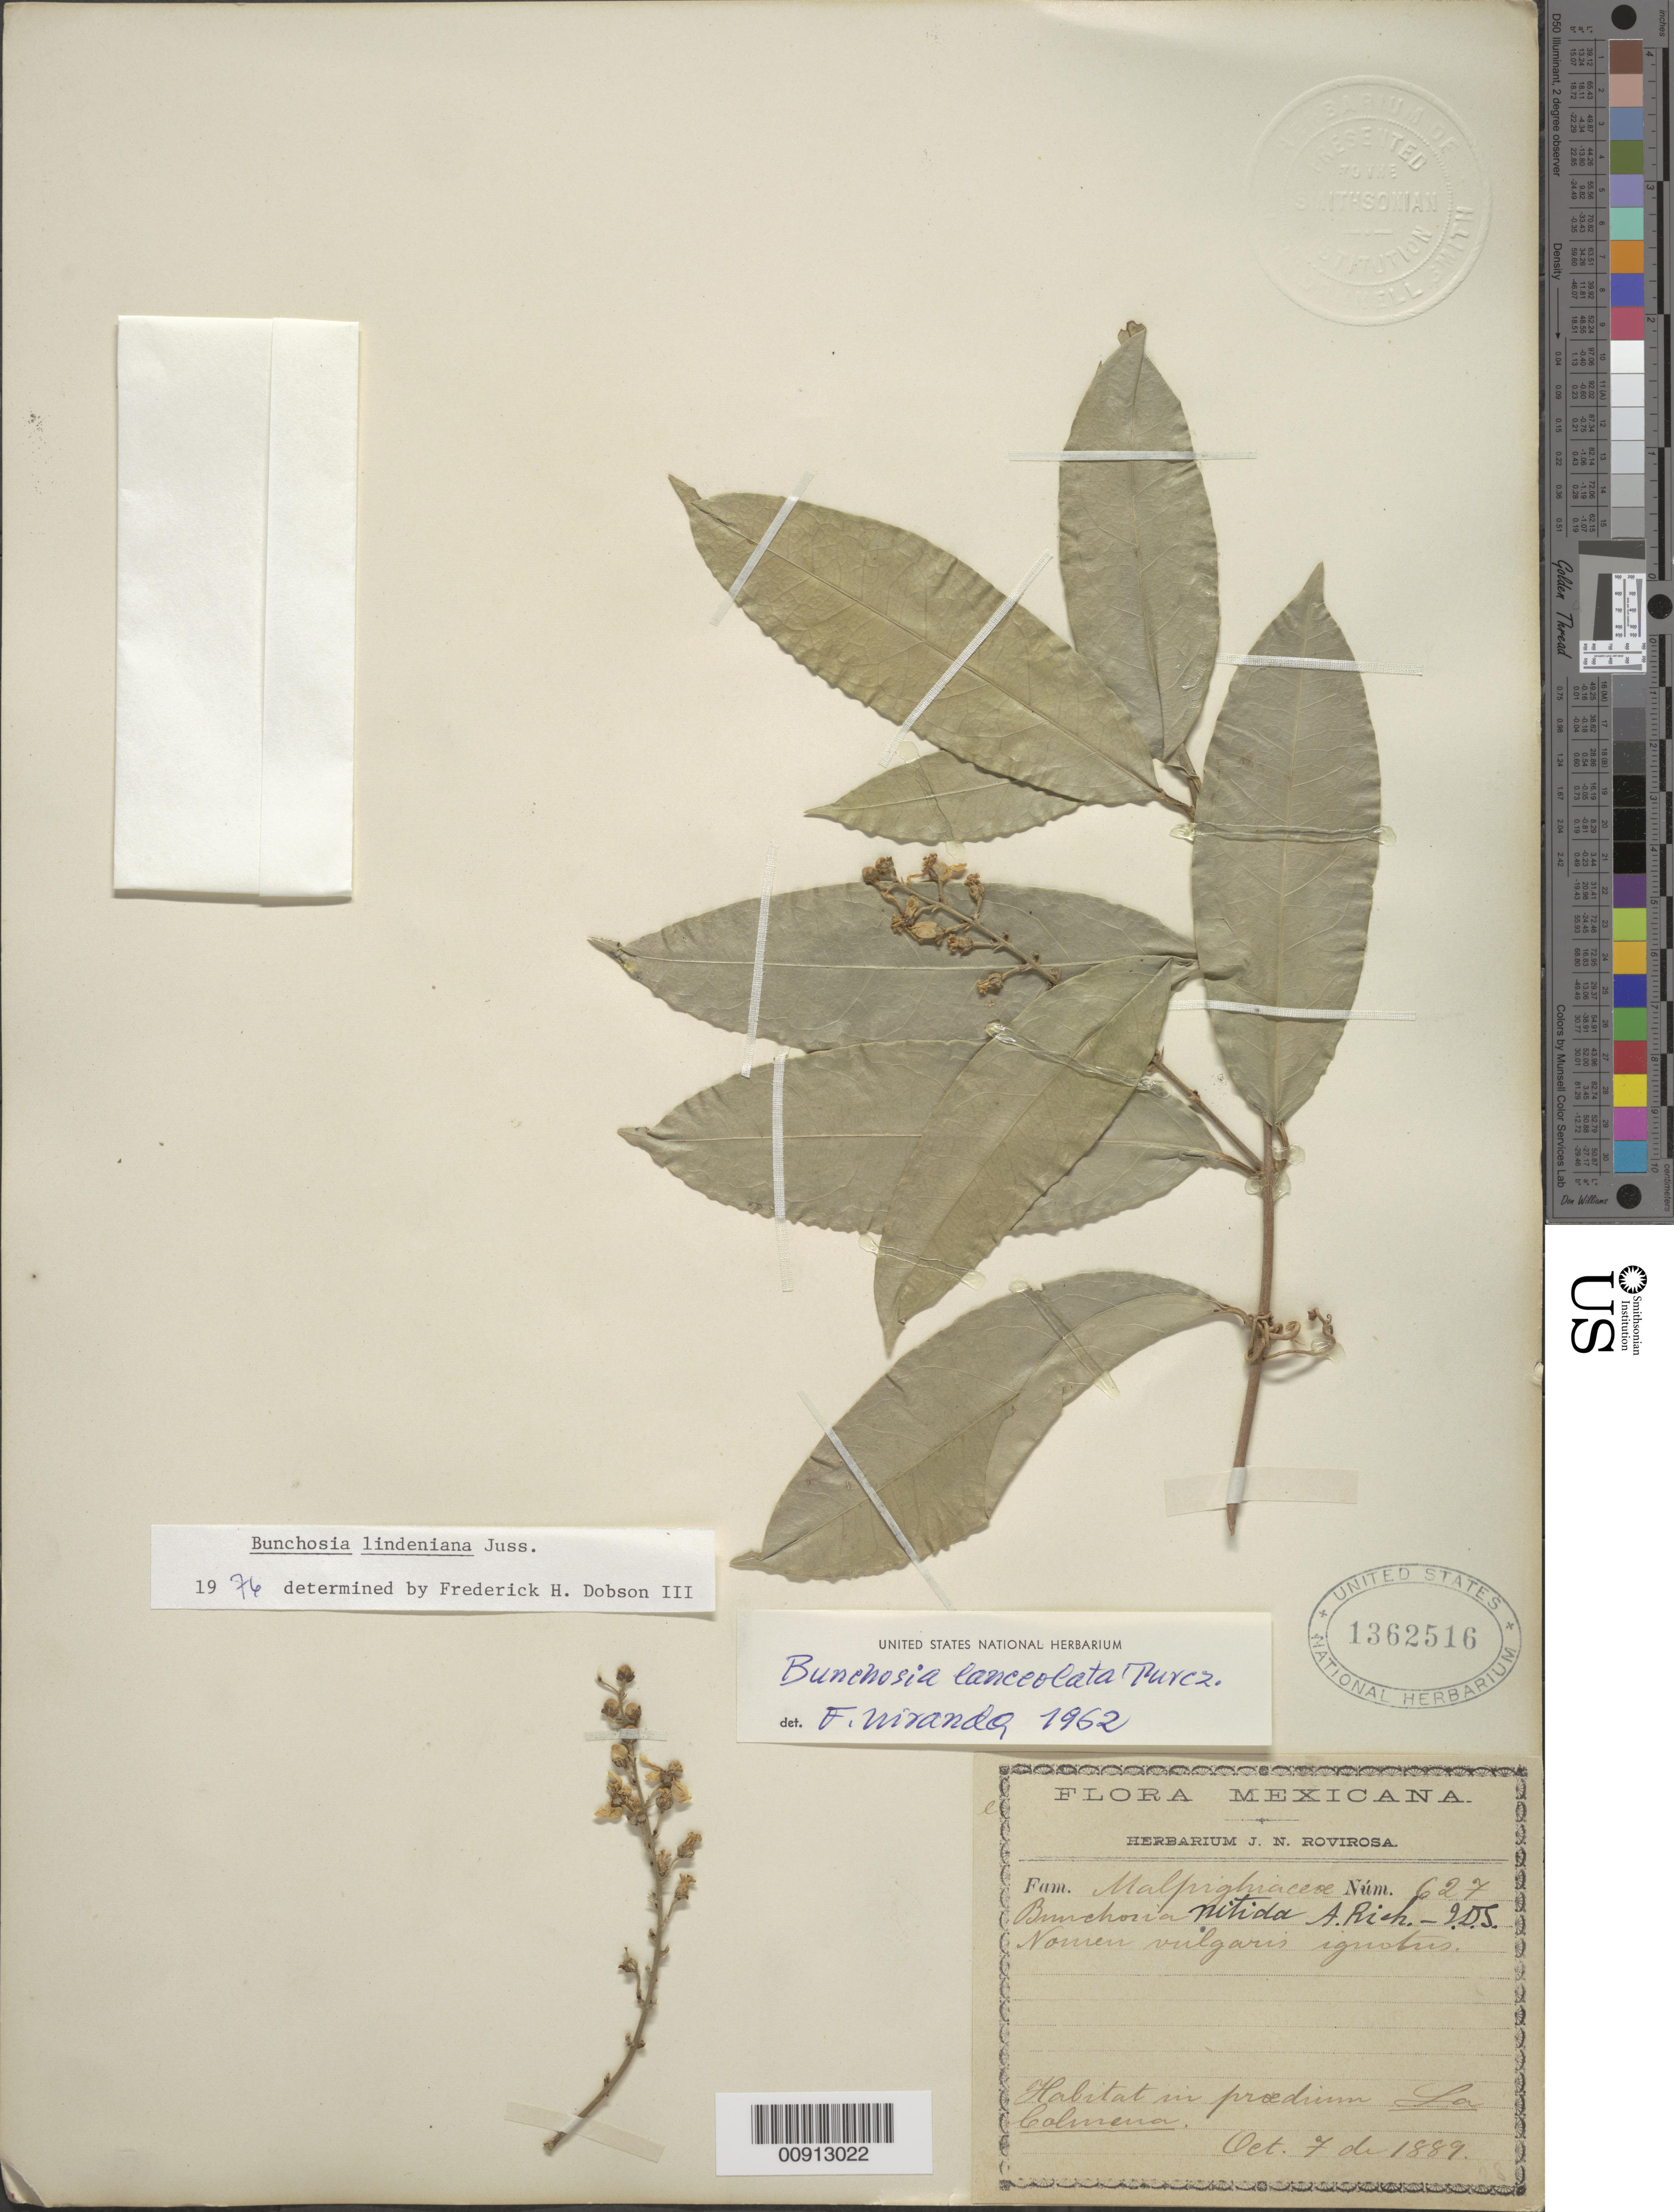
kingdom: Plantae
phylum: Tracheophyta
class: Magnoliopsida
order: Malpighiales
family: Malpighiaceae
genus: Bunchosia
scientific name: Bunchosia lindeniana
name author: A. Juss.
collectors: J. N. Rovirosa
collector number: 627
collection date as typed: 07 Oct 1889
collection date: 1889-10-07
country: Mexico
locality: La Colmena.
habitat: In proedium.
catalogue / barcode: US 1362516